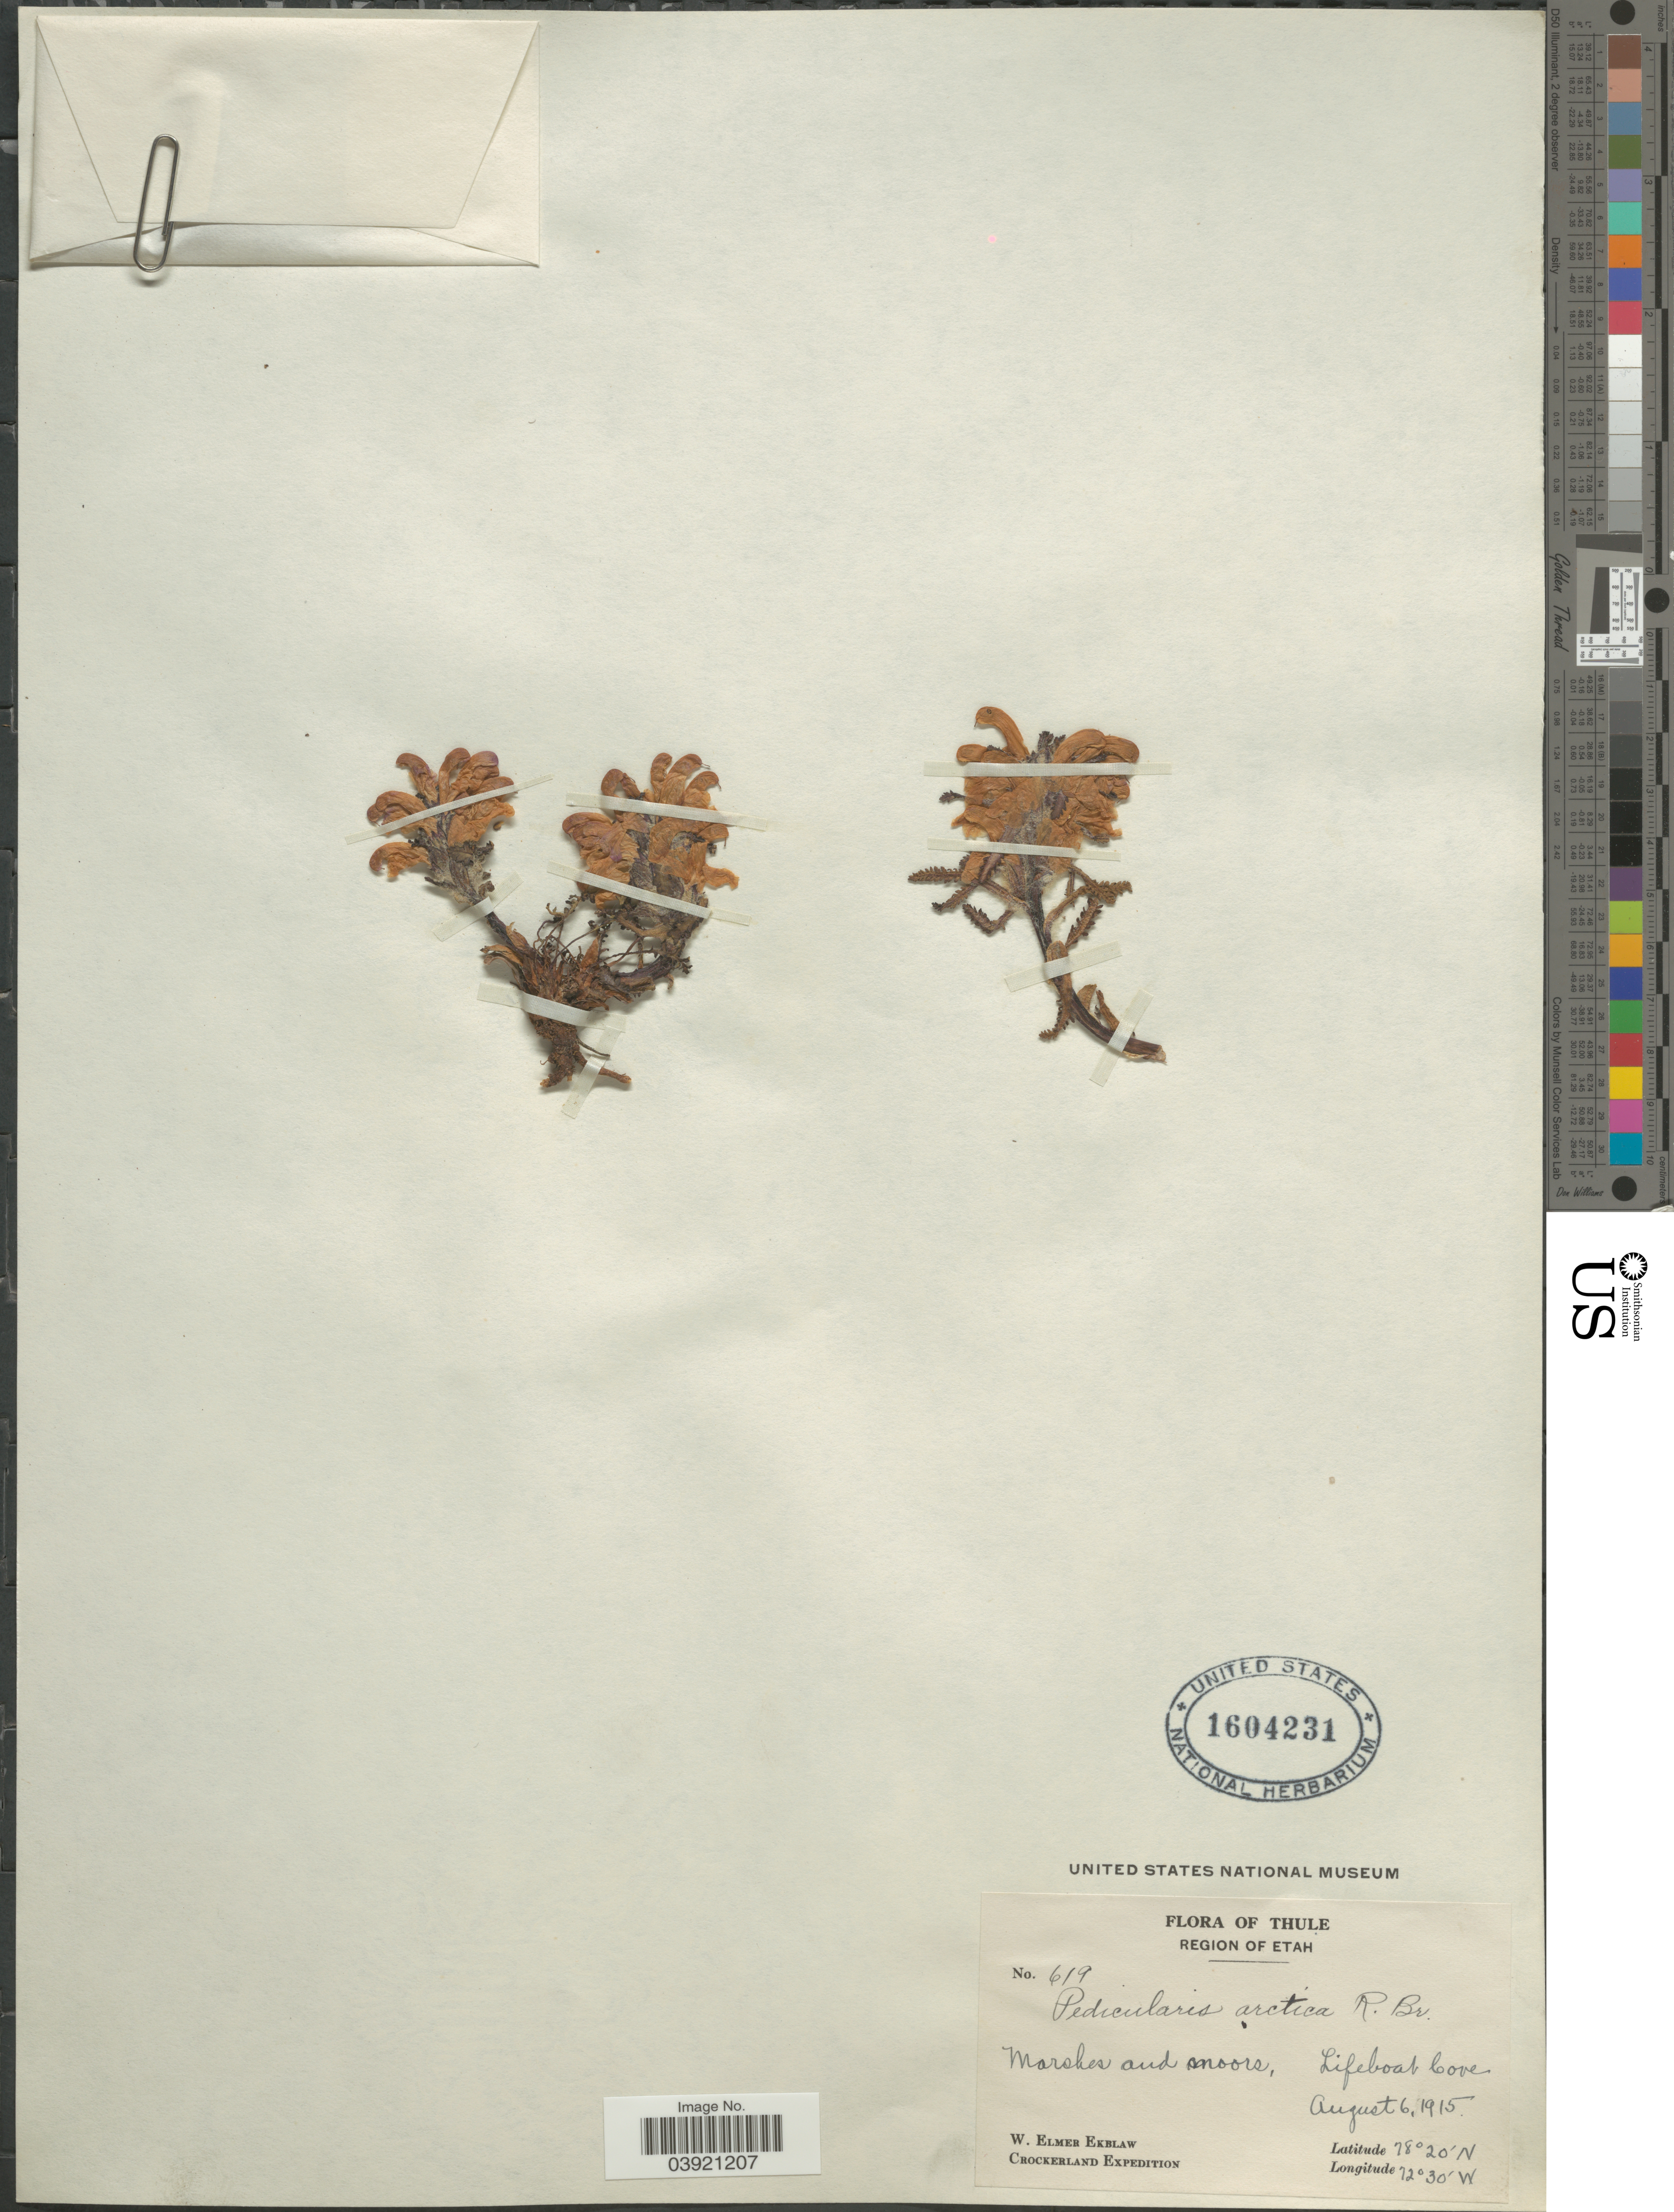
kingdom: Plantae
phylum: Tracheophyta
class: Magnoliopsida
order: Lamiales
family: Orobanchaceae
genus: Pedicularis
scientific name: Pedicularis arctica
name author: R. Br.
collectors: W. Ekblaw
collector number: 619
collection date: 1915-08-06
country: Greenland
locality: Thule. Region of Etah. Lifeboat Cove.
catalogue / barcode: US 1604231